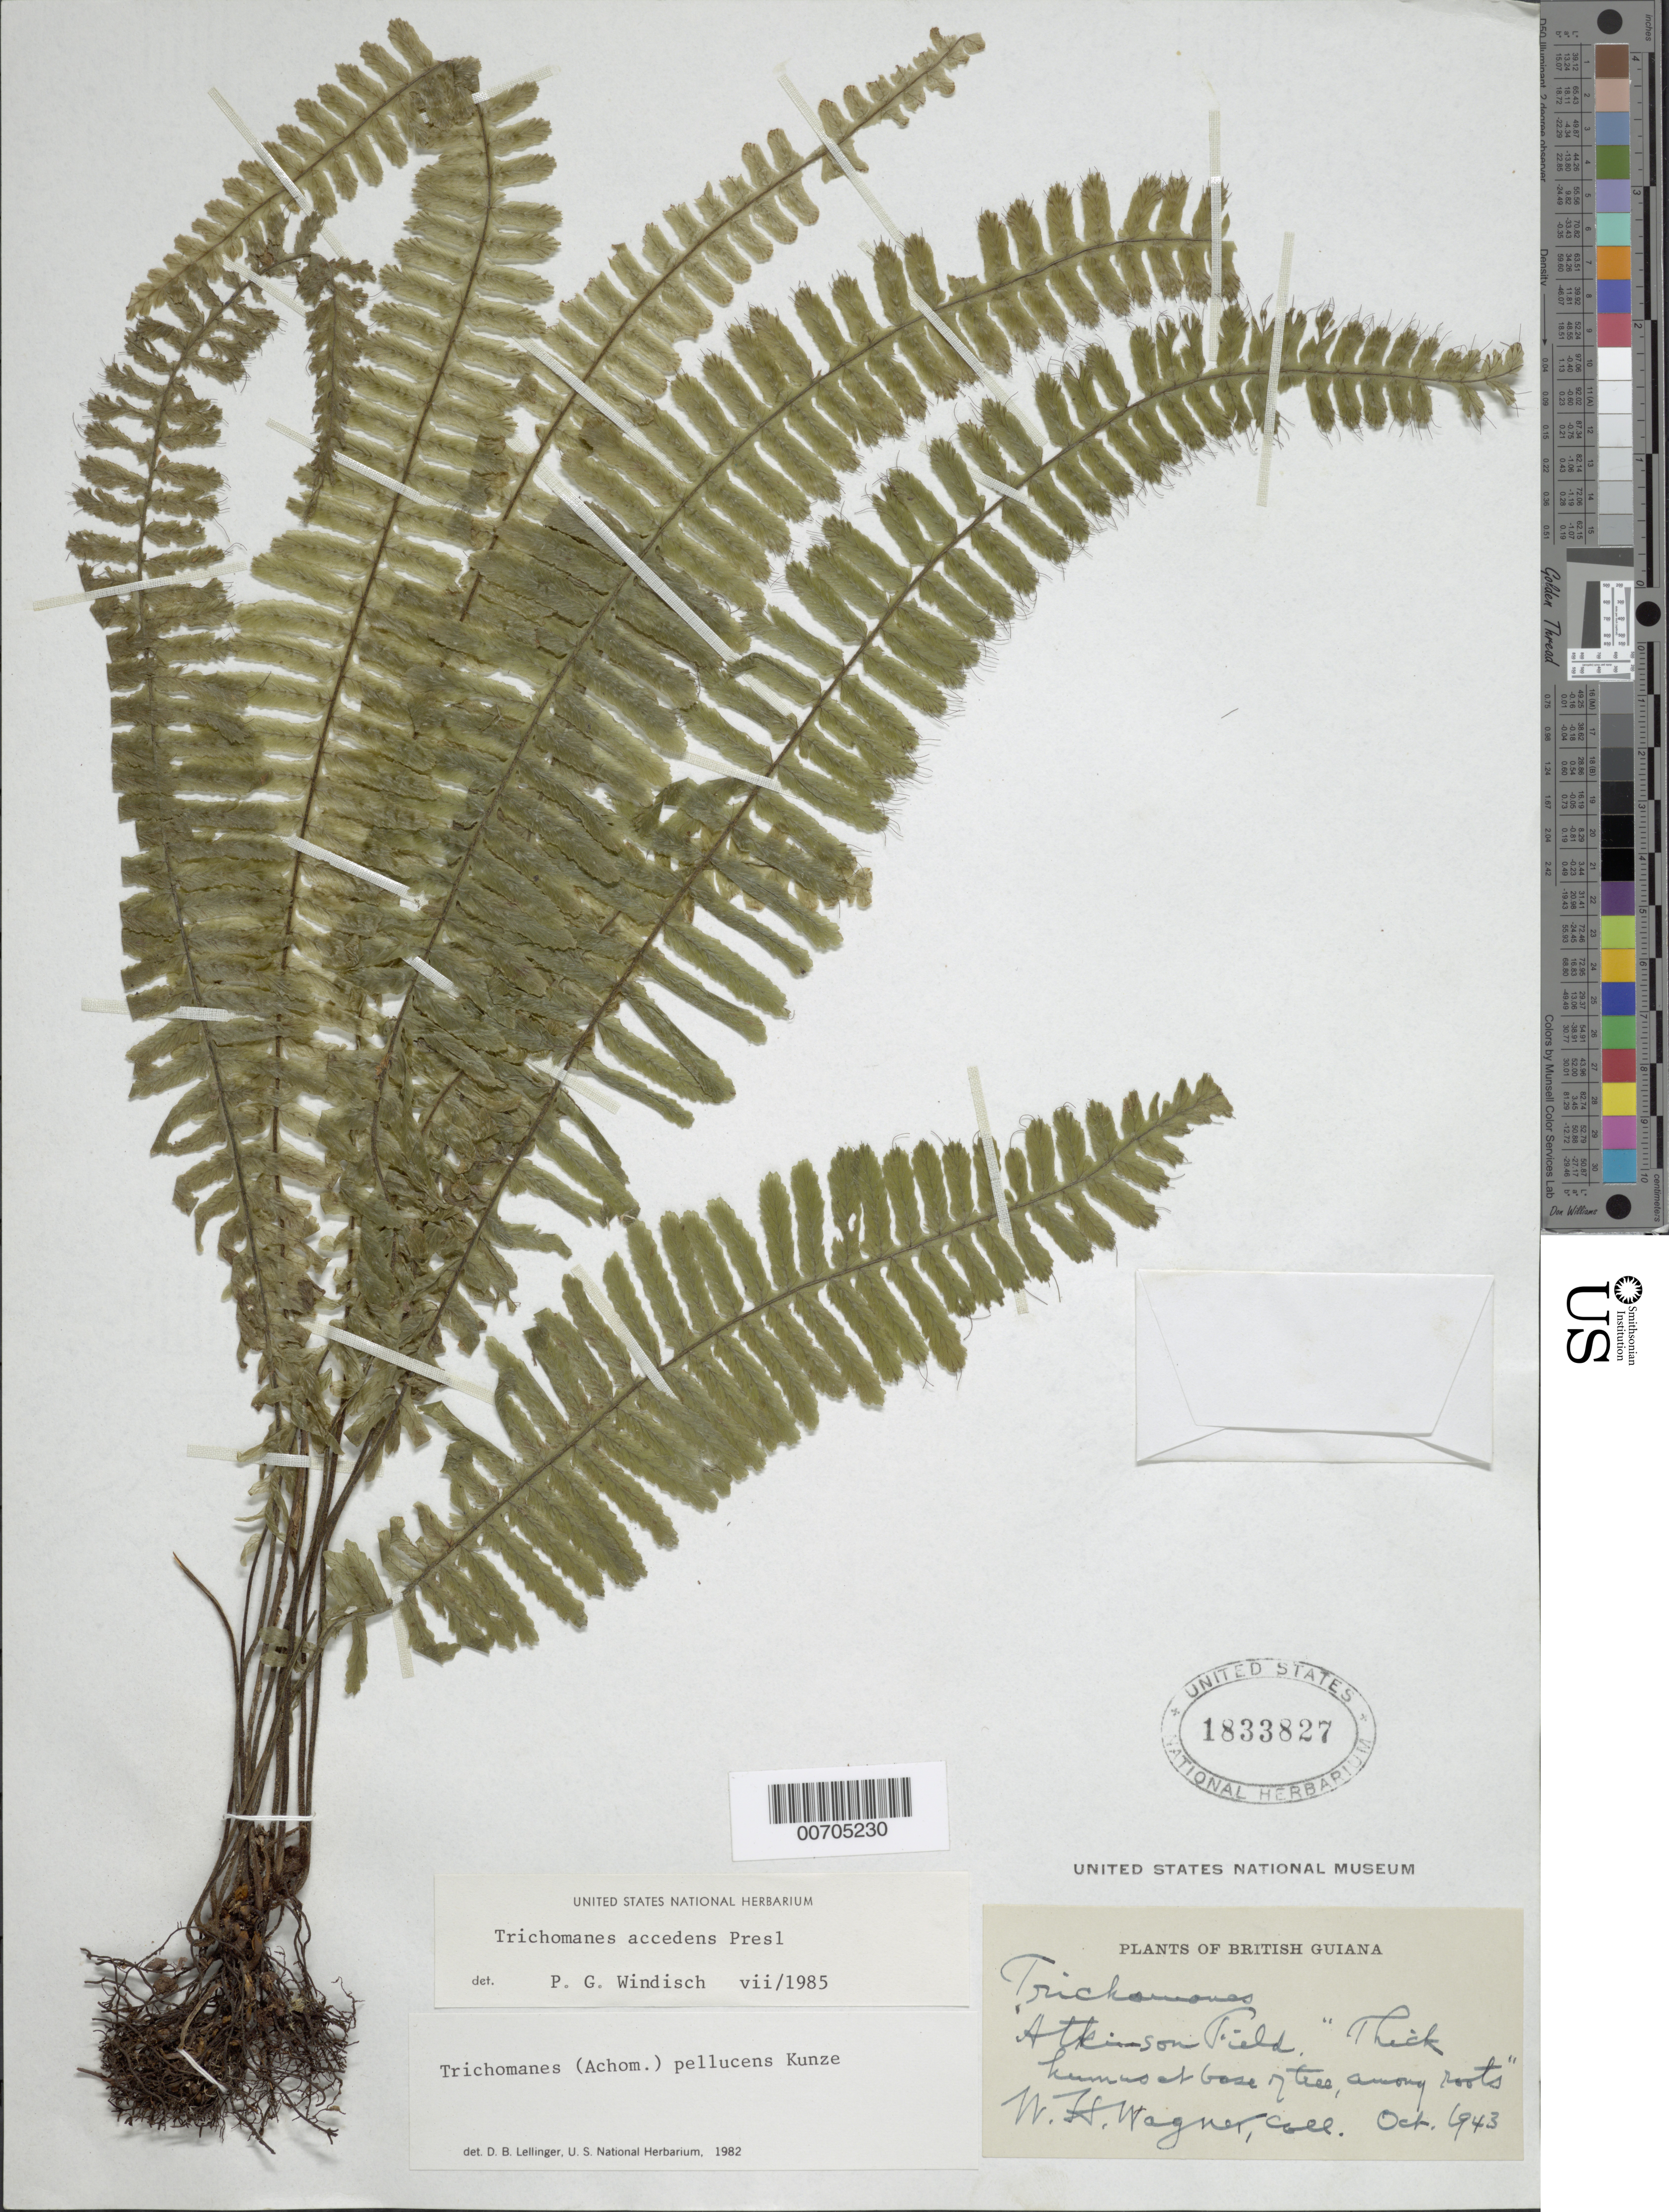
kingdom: Plantae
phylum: Tracheophyta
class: Polypodiopsida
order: Hymenophyllales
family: Hymenophyllaceae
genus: Trichomanes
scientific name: Trichomanes accedens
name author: C. Presl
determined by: Windisch, Paulo Guenter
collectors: W. H. Wagner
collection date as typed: Oct-43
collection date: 1943-10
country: Guyana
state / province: Demerara-Mahaica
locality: Atkinson Field, 26 mi. S of Georgetown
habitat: Thick humus at base of tree, among roots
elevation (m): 40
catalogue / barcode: US 1833827